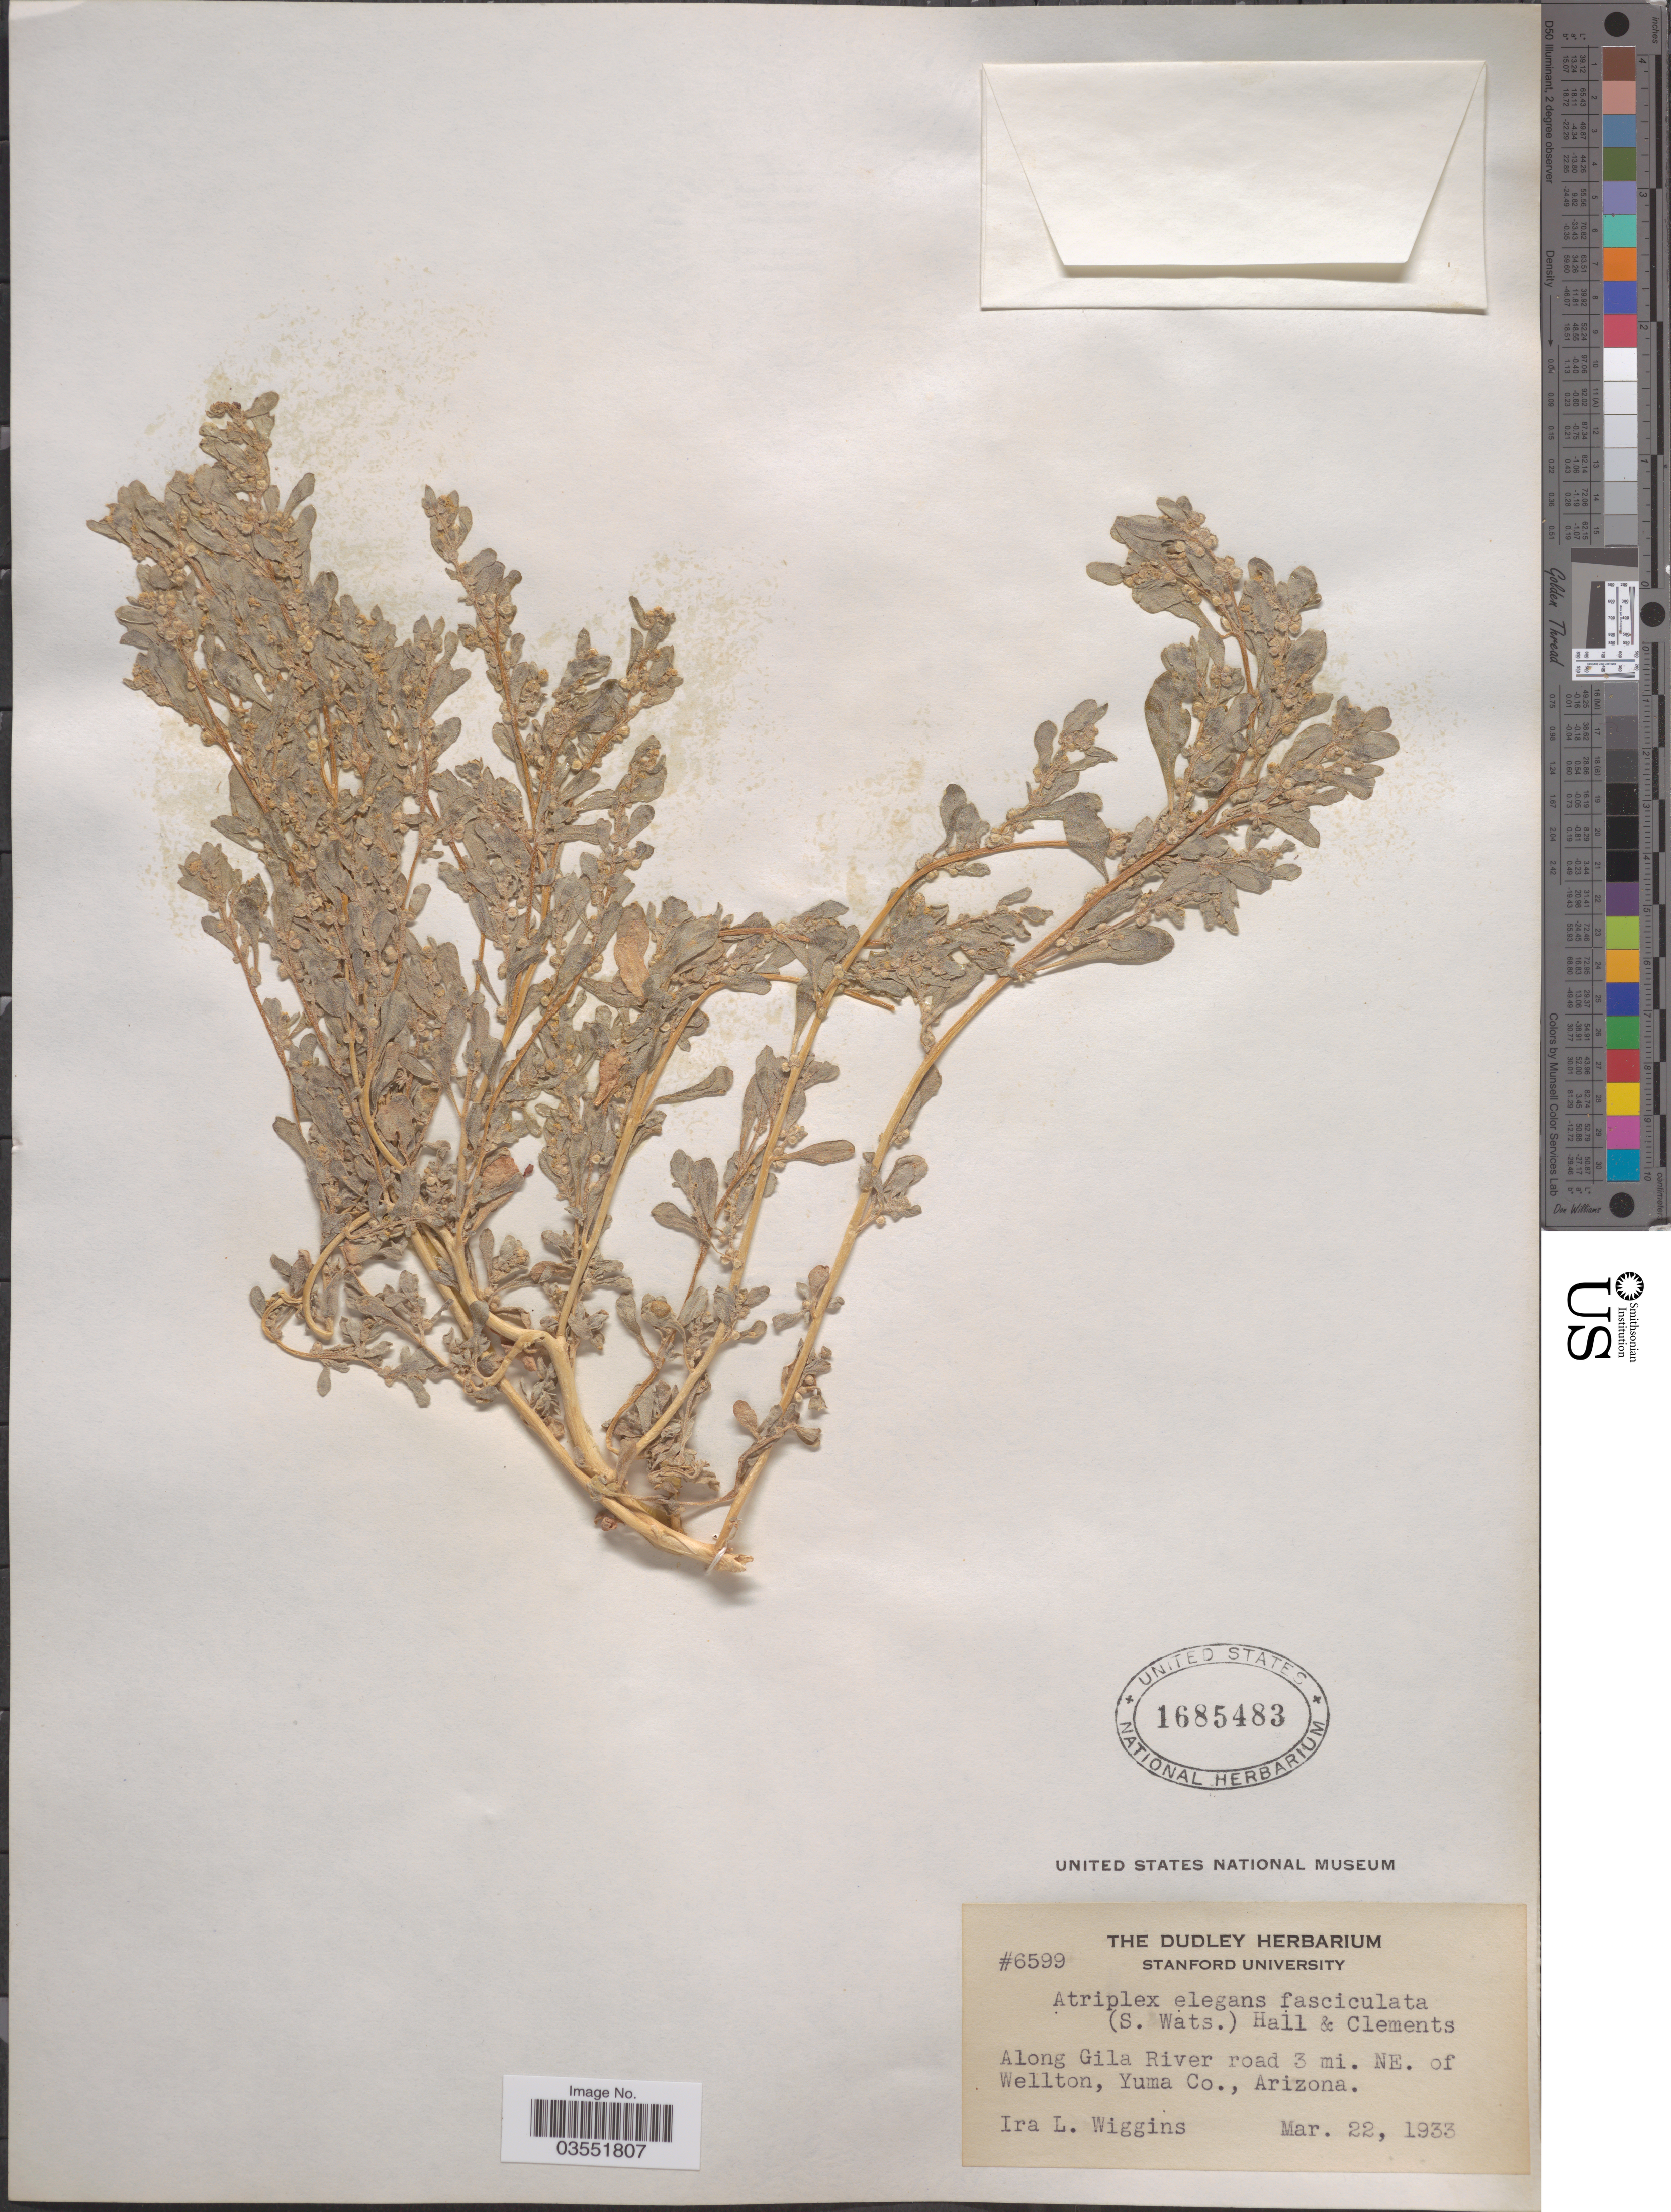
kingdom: Plantae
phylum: Tracheophyta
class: Magnoliopsida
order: Caryophyllales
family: Amaranthaceae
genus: Atriplex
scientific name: Atriplex fasciculata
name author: S. Watson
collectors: I. L. Wiggins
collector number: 6599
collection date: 1933-03-22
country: United States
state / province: Arizona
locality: Along Gila River road 3 mi. NE. of Wellton, Yuma co.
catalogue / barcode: US 1685483